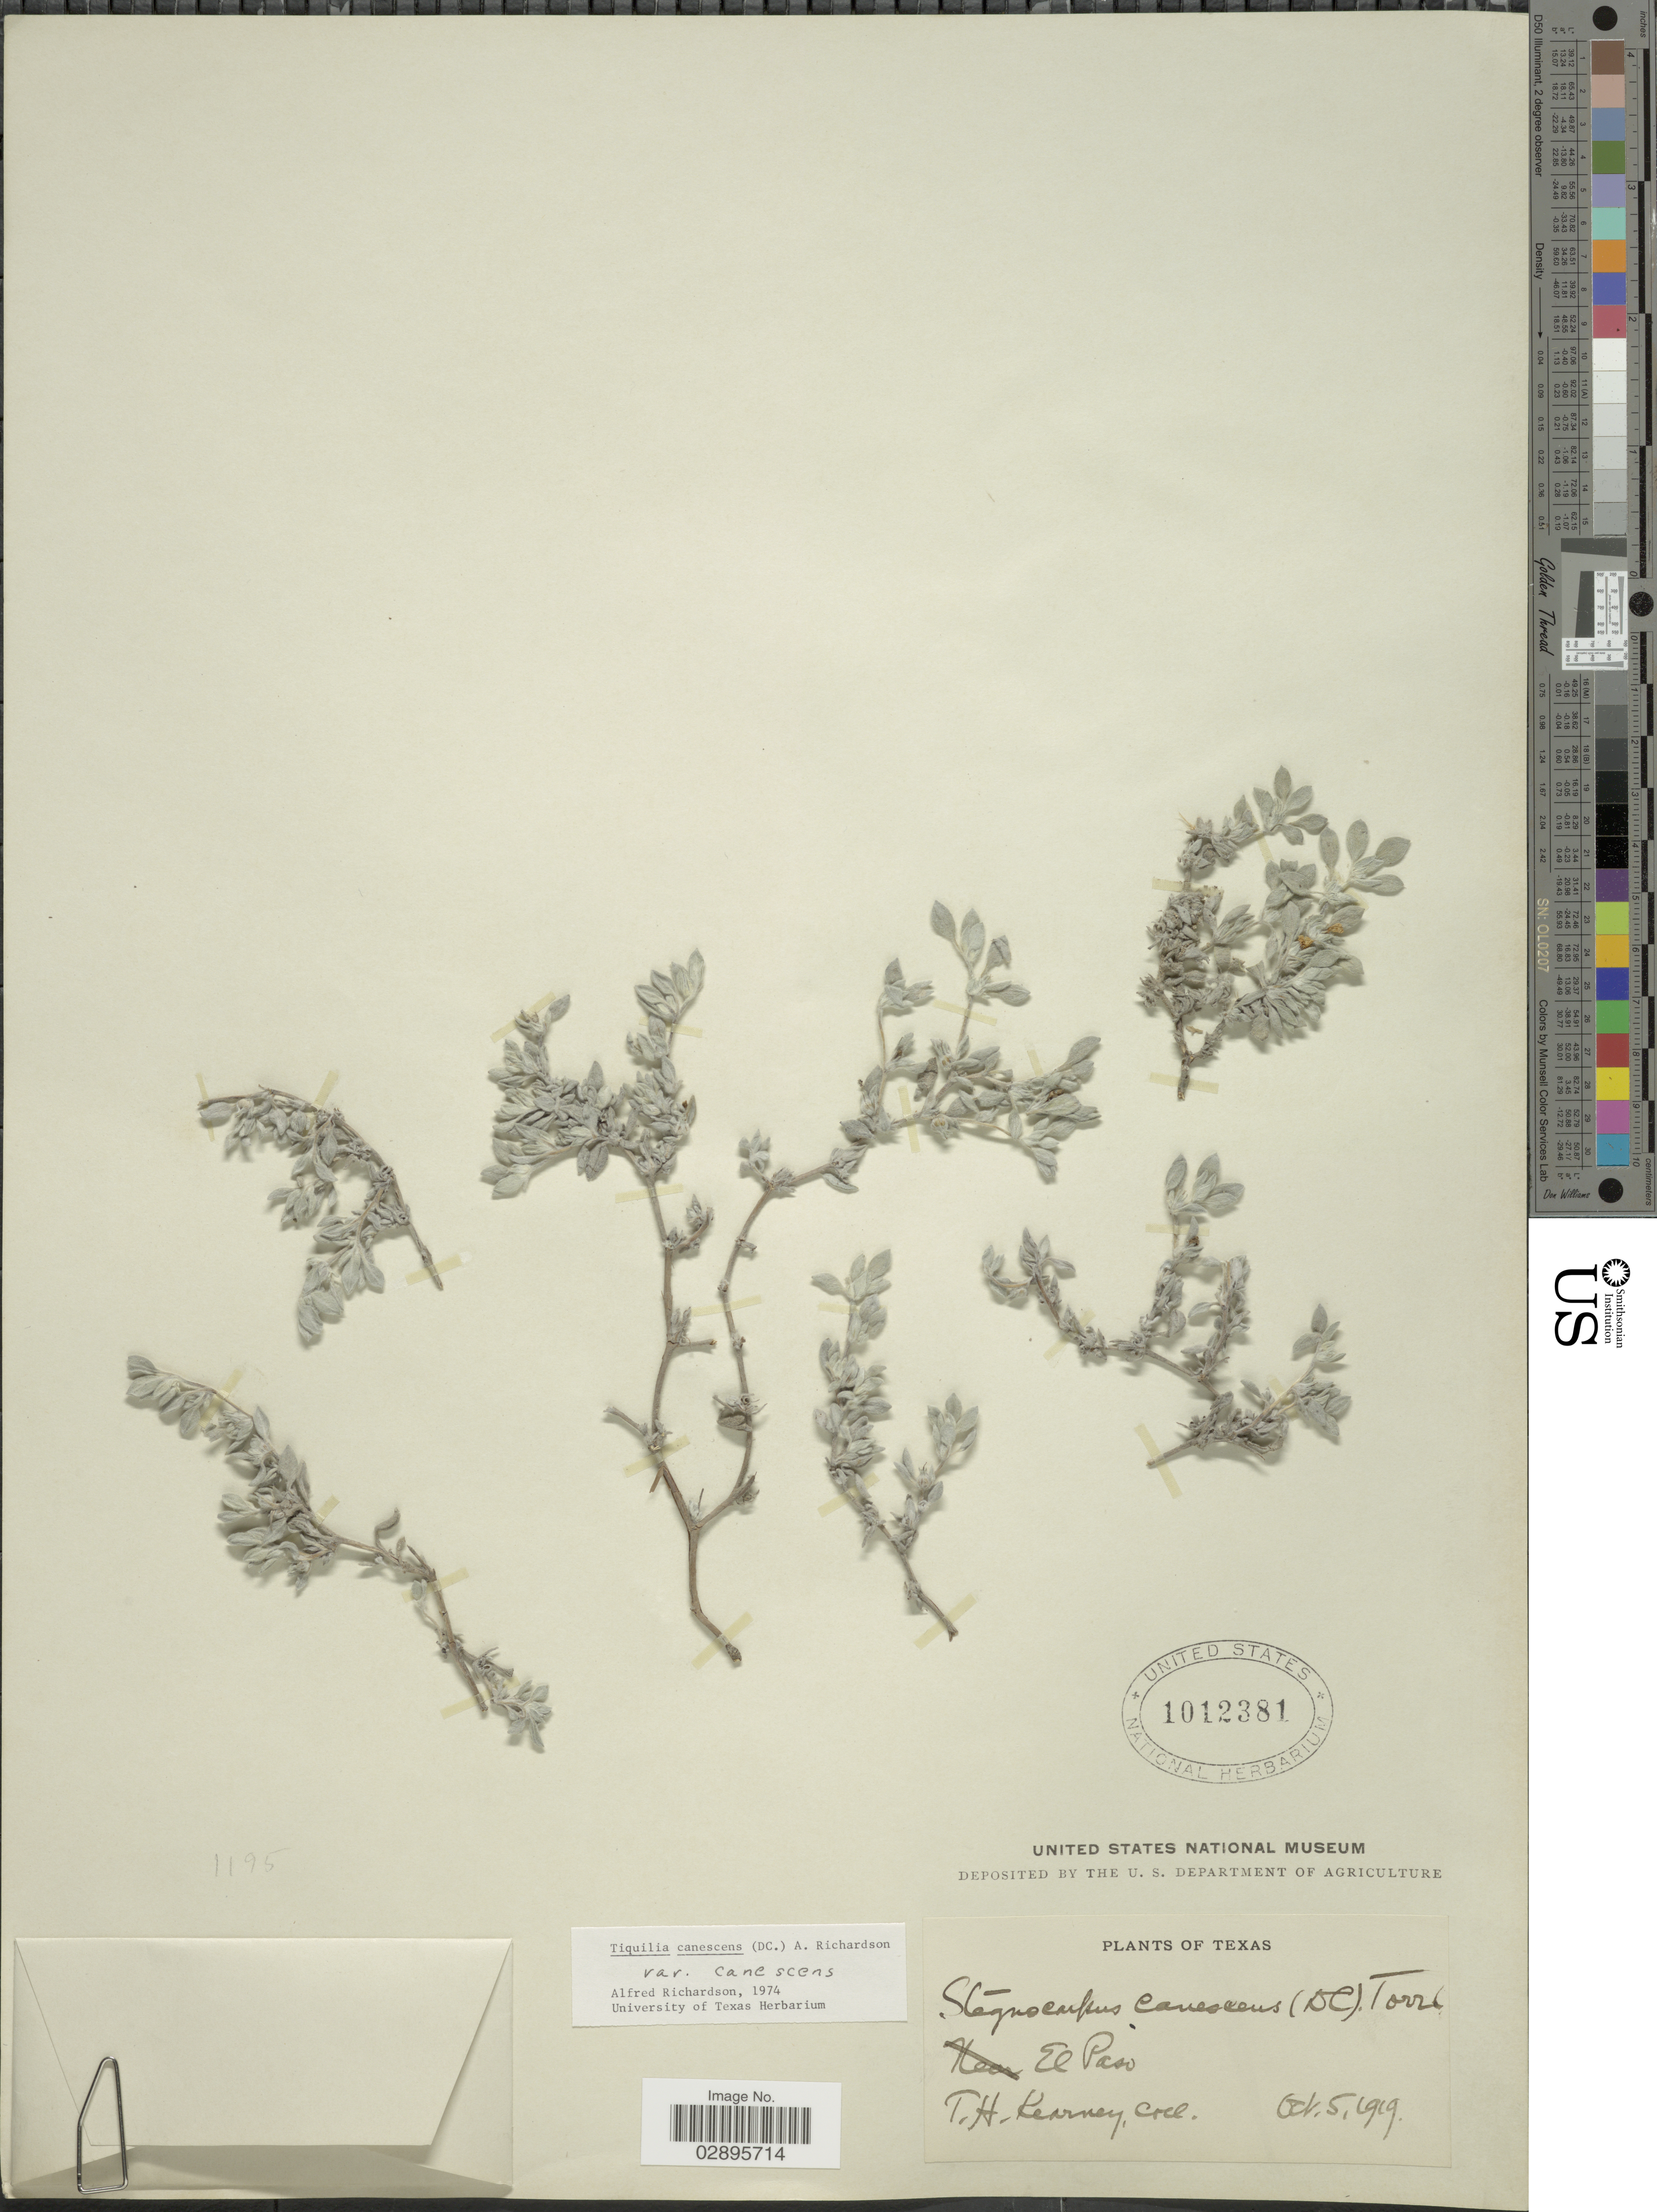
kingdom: Plantae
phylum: Tracheophyta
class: Magnoliopsida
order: Boraginales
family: Ehretiaceae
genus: Tiquilia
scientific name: Tiquilia canescens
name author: (DC.) A.T. Richardson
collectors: T. H. Kearney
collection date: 1919-10-05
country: United States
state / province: Texas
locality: El Paso.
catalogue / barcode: US 1012381